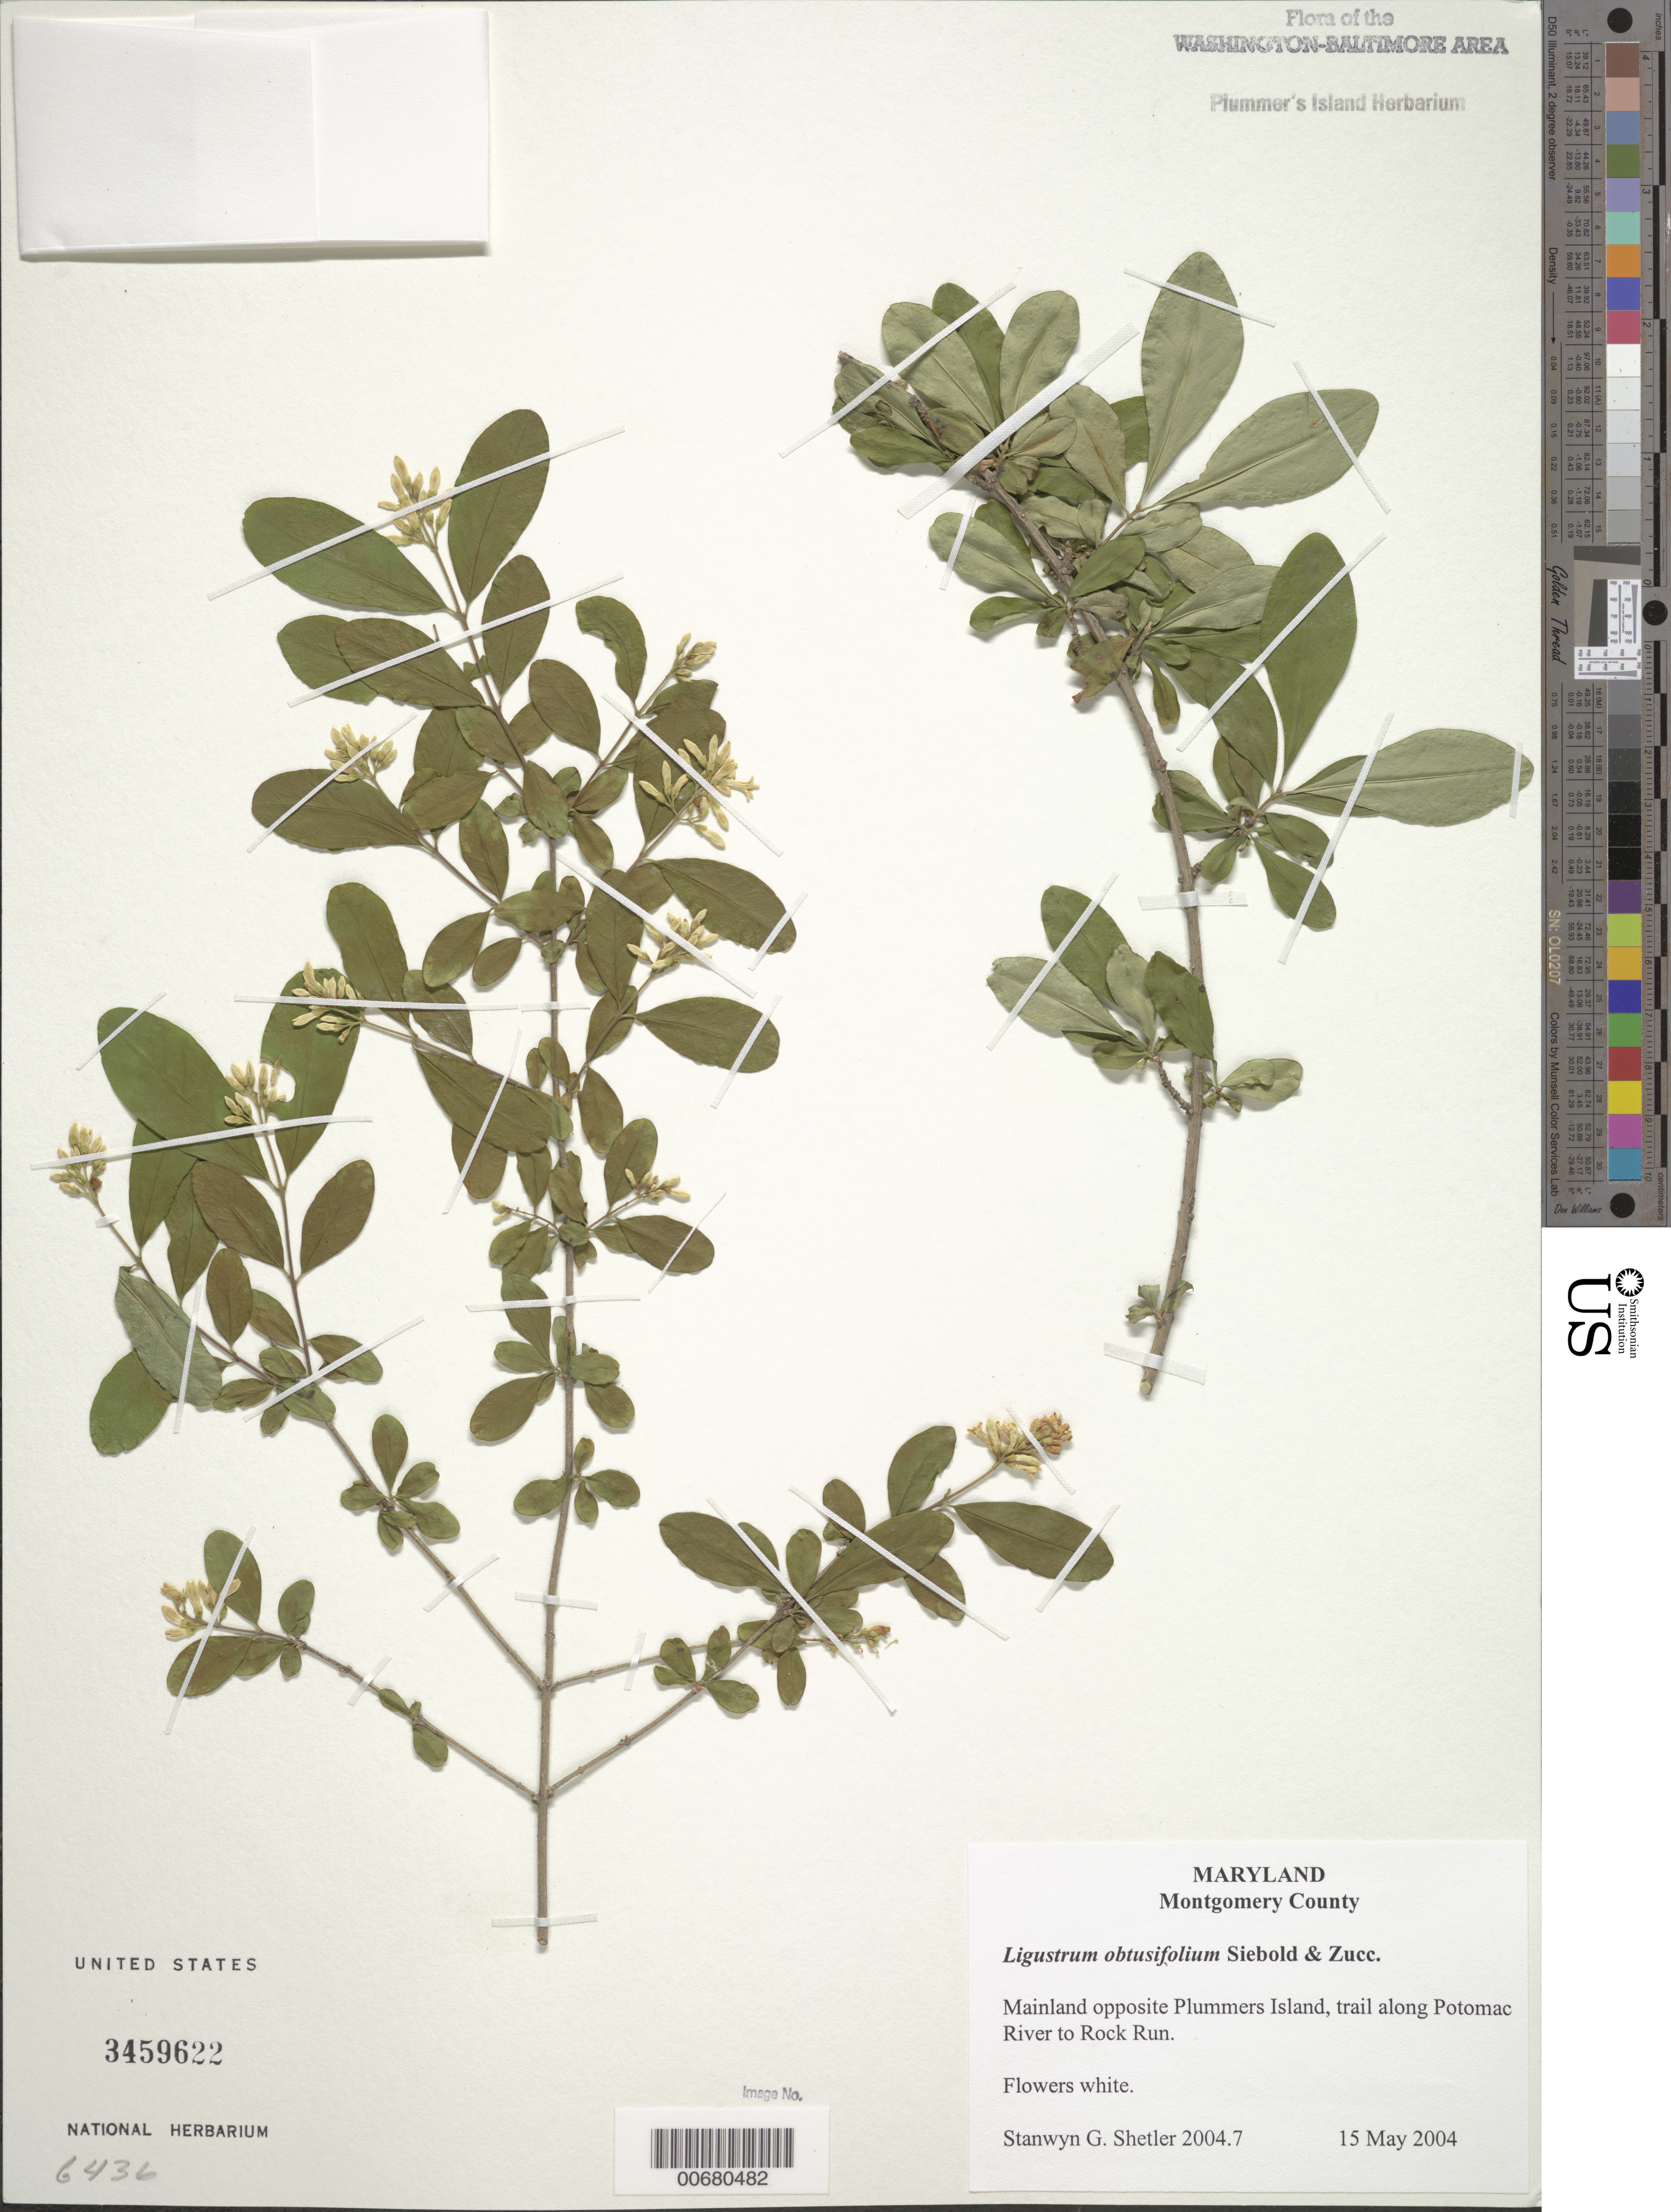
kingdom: Plantae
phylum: Tracheophyta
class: Magnoliopsida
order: Lamiales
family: Oleaceae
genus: Ligustrum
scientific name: Ligustrum obtusifolium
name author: Siebert & Zucc.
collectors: S. Shetler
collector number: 2004.7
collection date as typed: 15 May 2004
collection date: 2004-05-15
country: United States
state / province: Maryland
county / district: Montgomery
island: Plummers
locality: Mainland opposite Plummers Island, trail along Potomac River to Rock Run.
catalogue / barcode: US 3459622